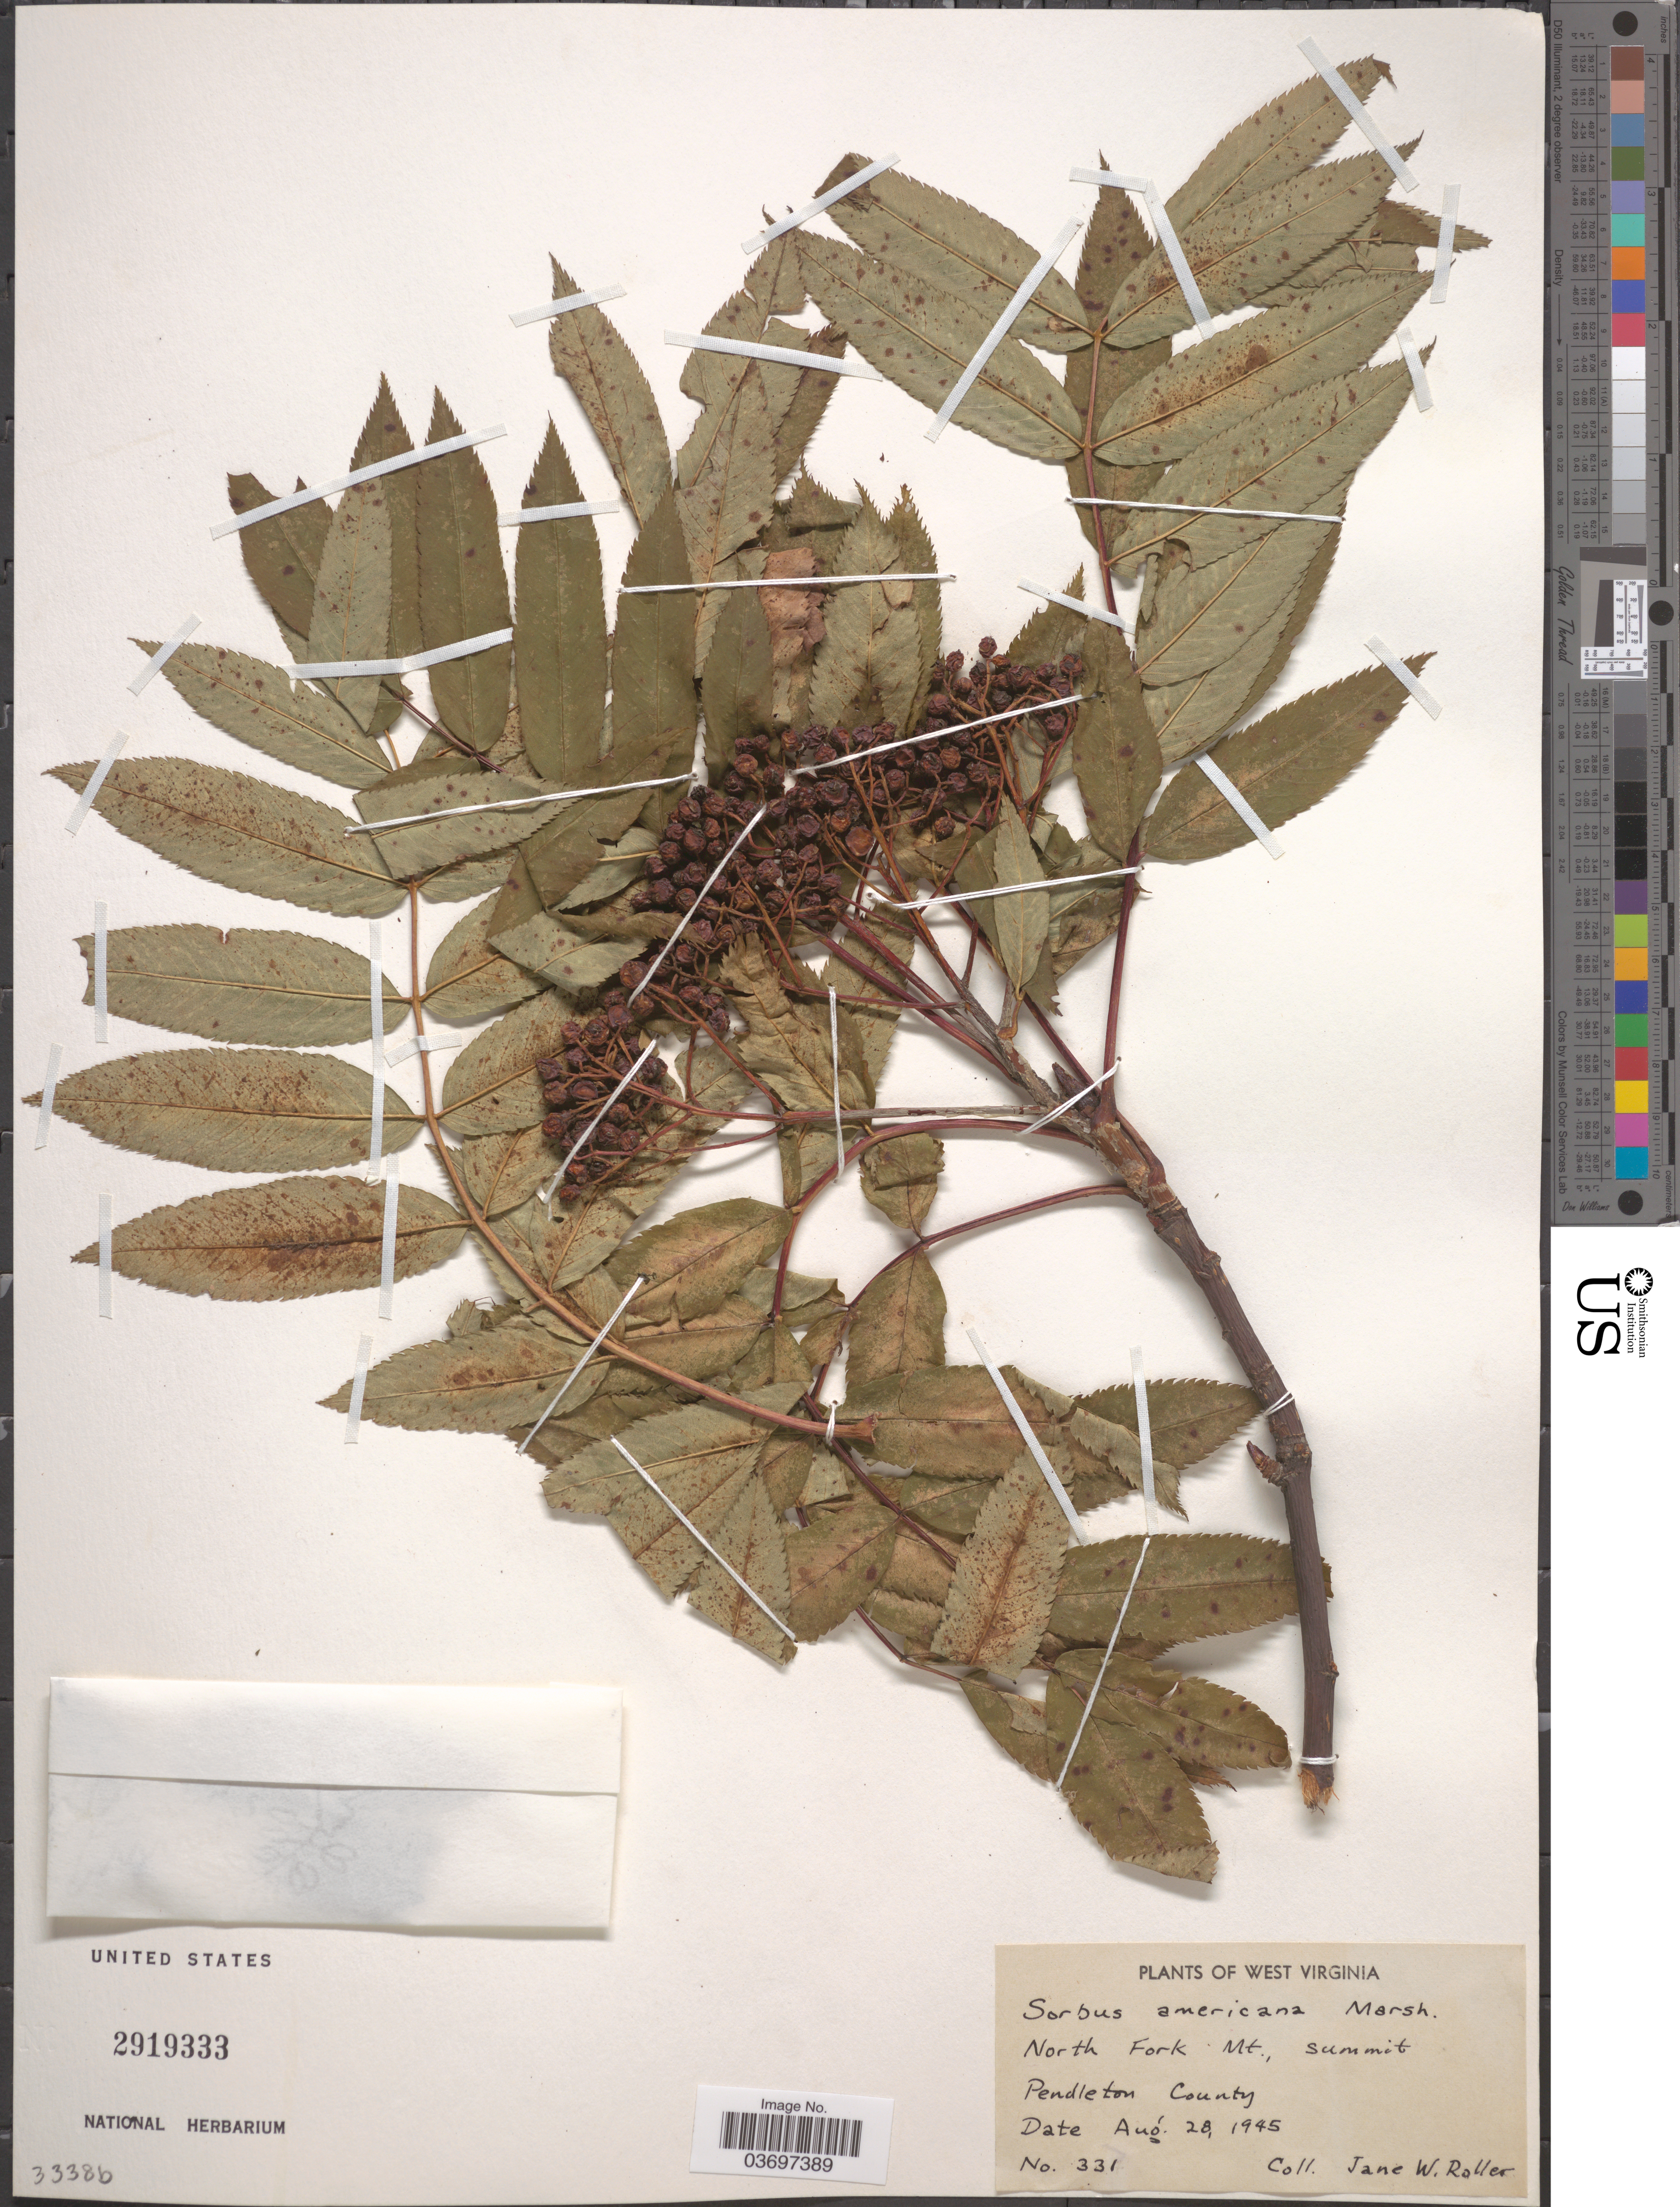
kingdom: Plantae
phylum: Tracheophyta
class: Magnoliopsida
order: Rosales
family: Rosaceae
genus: Sorbus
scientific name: Sorbus americana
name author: Marshall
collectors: J. W. Roller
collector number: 331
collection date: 1945-08-28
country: United States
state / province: West Virginia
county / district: Pendleton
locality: North Fork Mt., Summit Pendleton County.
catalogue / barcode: US 2919333